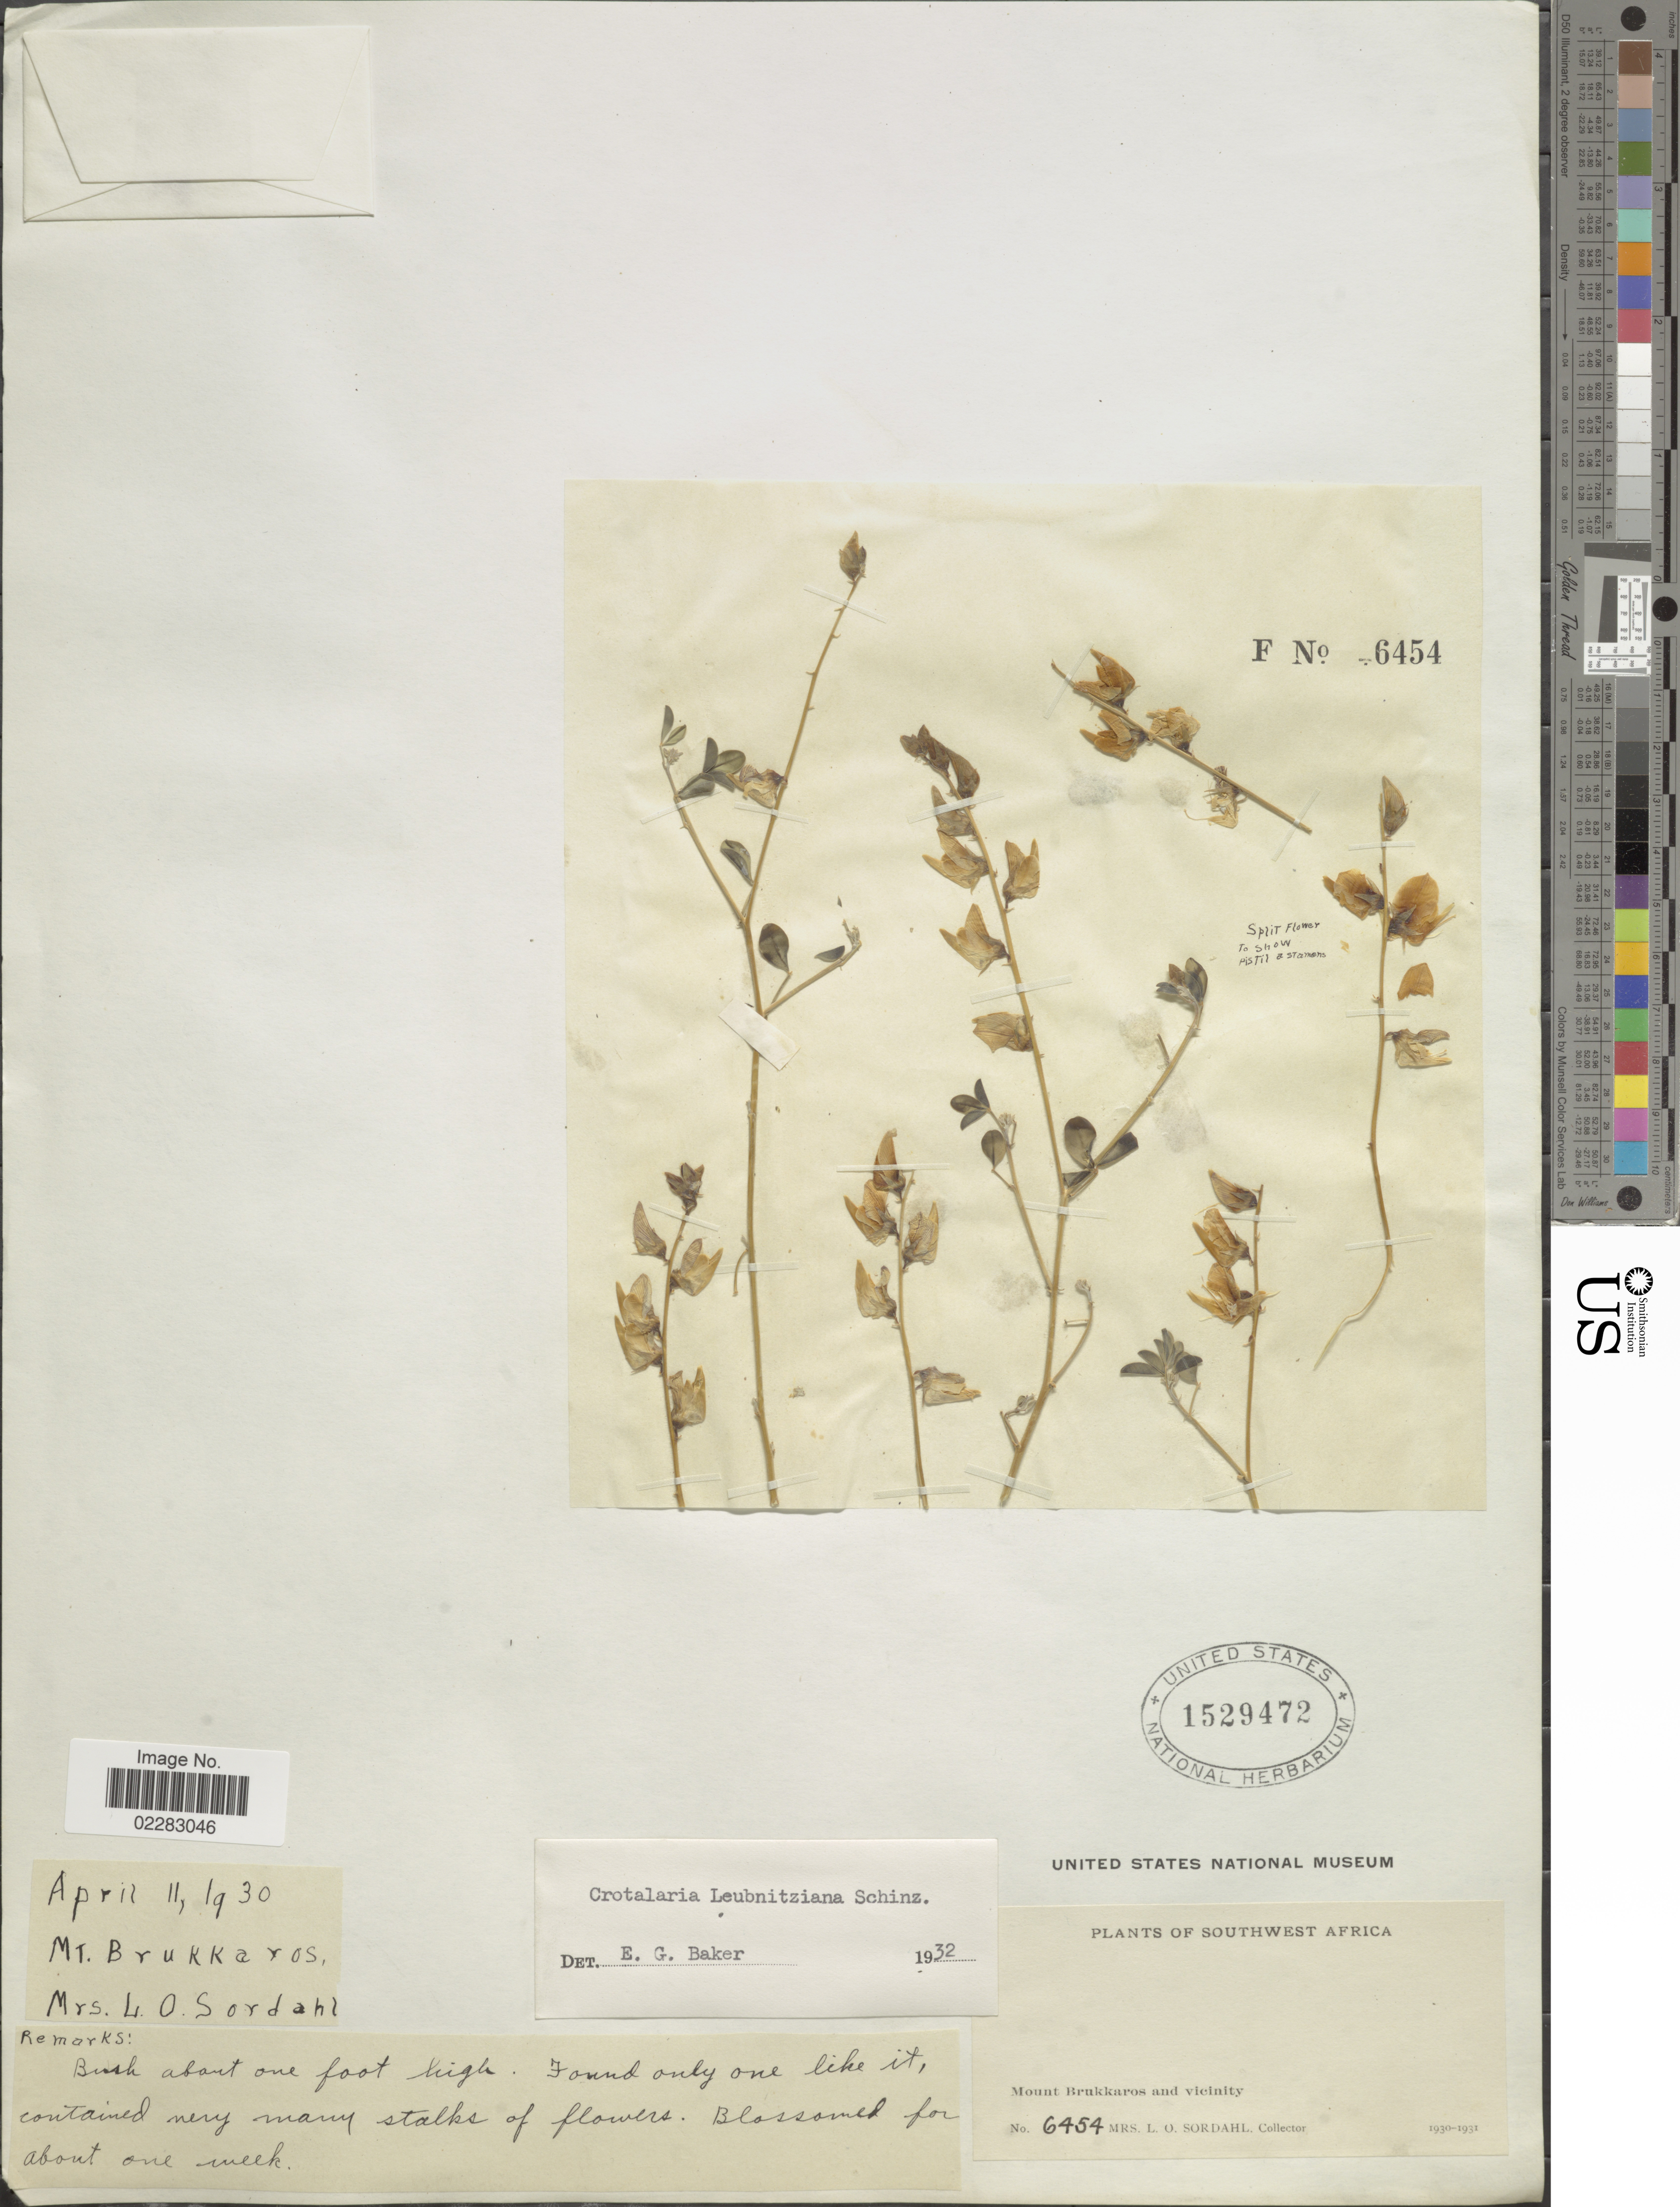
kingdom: Plantae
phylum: Tracheophyta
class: Magnoliopsida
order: Fabales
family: Fabaceae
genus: Crotalaria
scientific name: Crotalaria leubnitziana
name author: Schinz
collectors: L. Sordahl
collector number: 6454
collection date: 1930-04-11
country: Namibia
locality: Southwest Africa, Mount Brukkaros.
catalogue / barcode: US 1529472